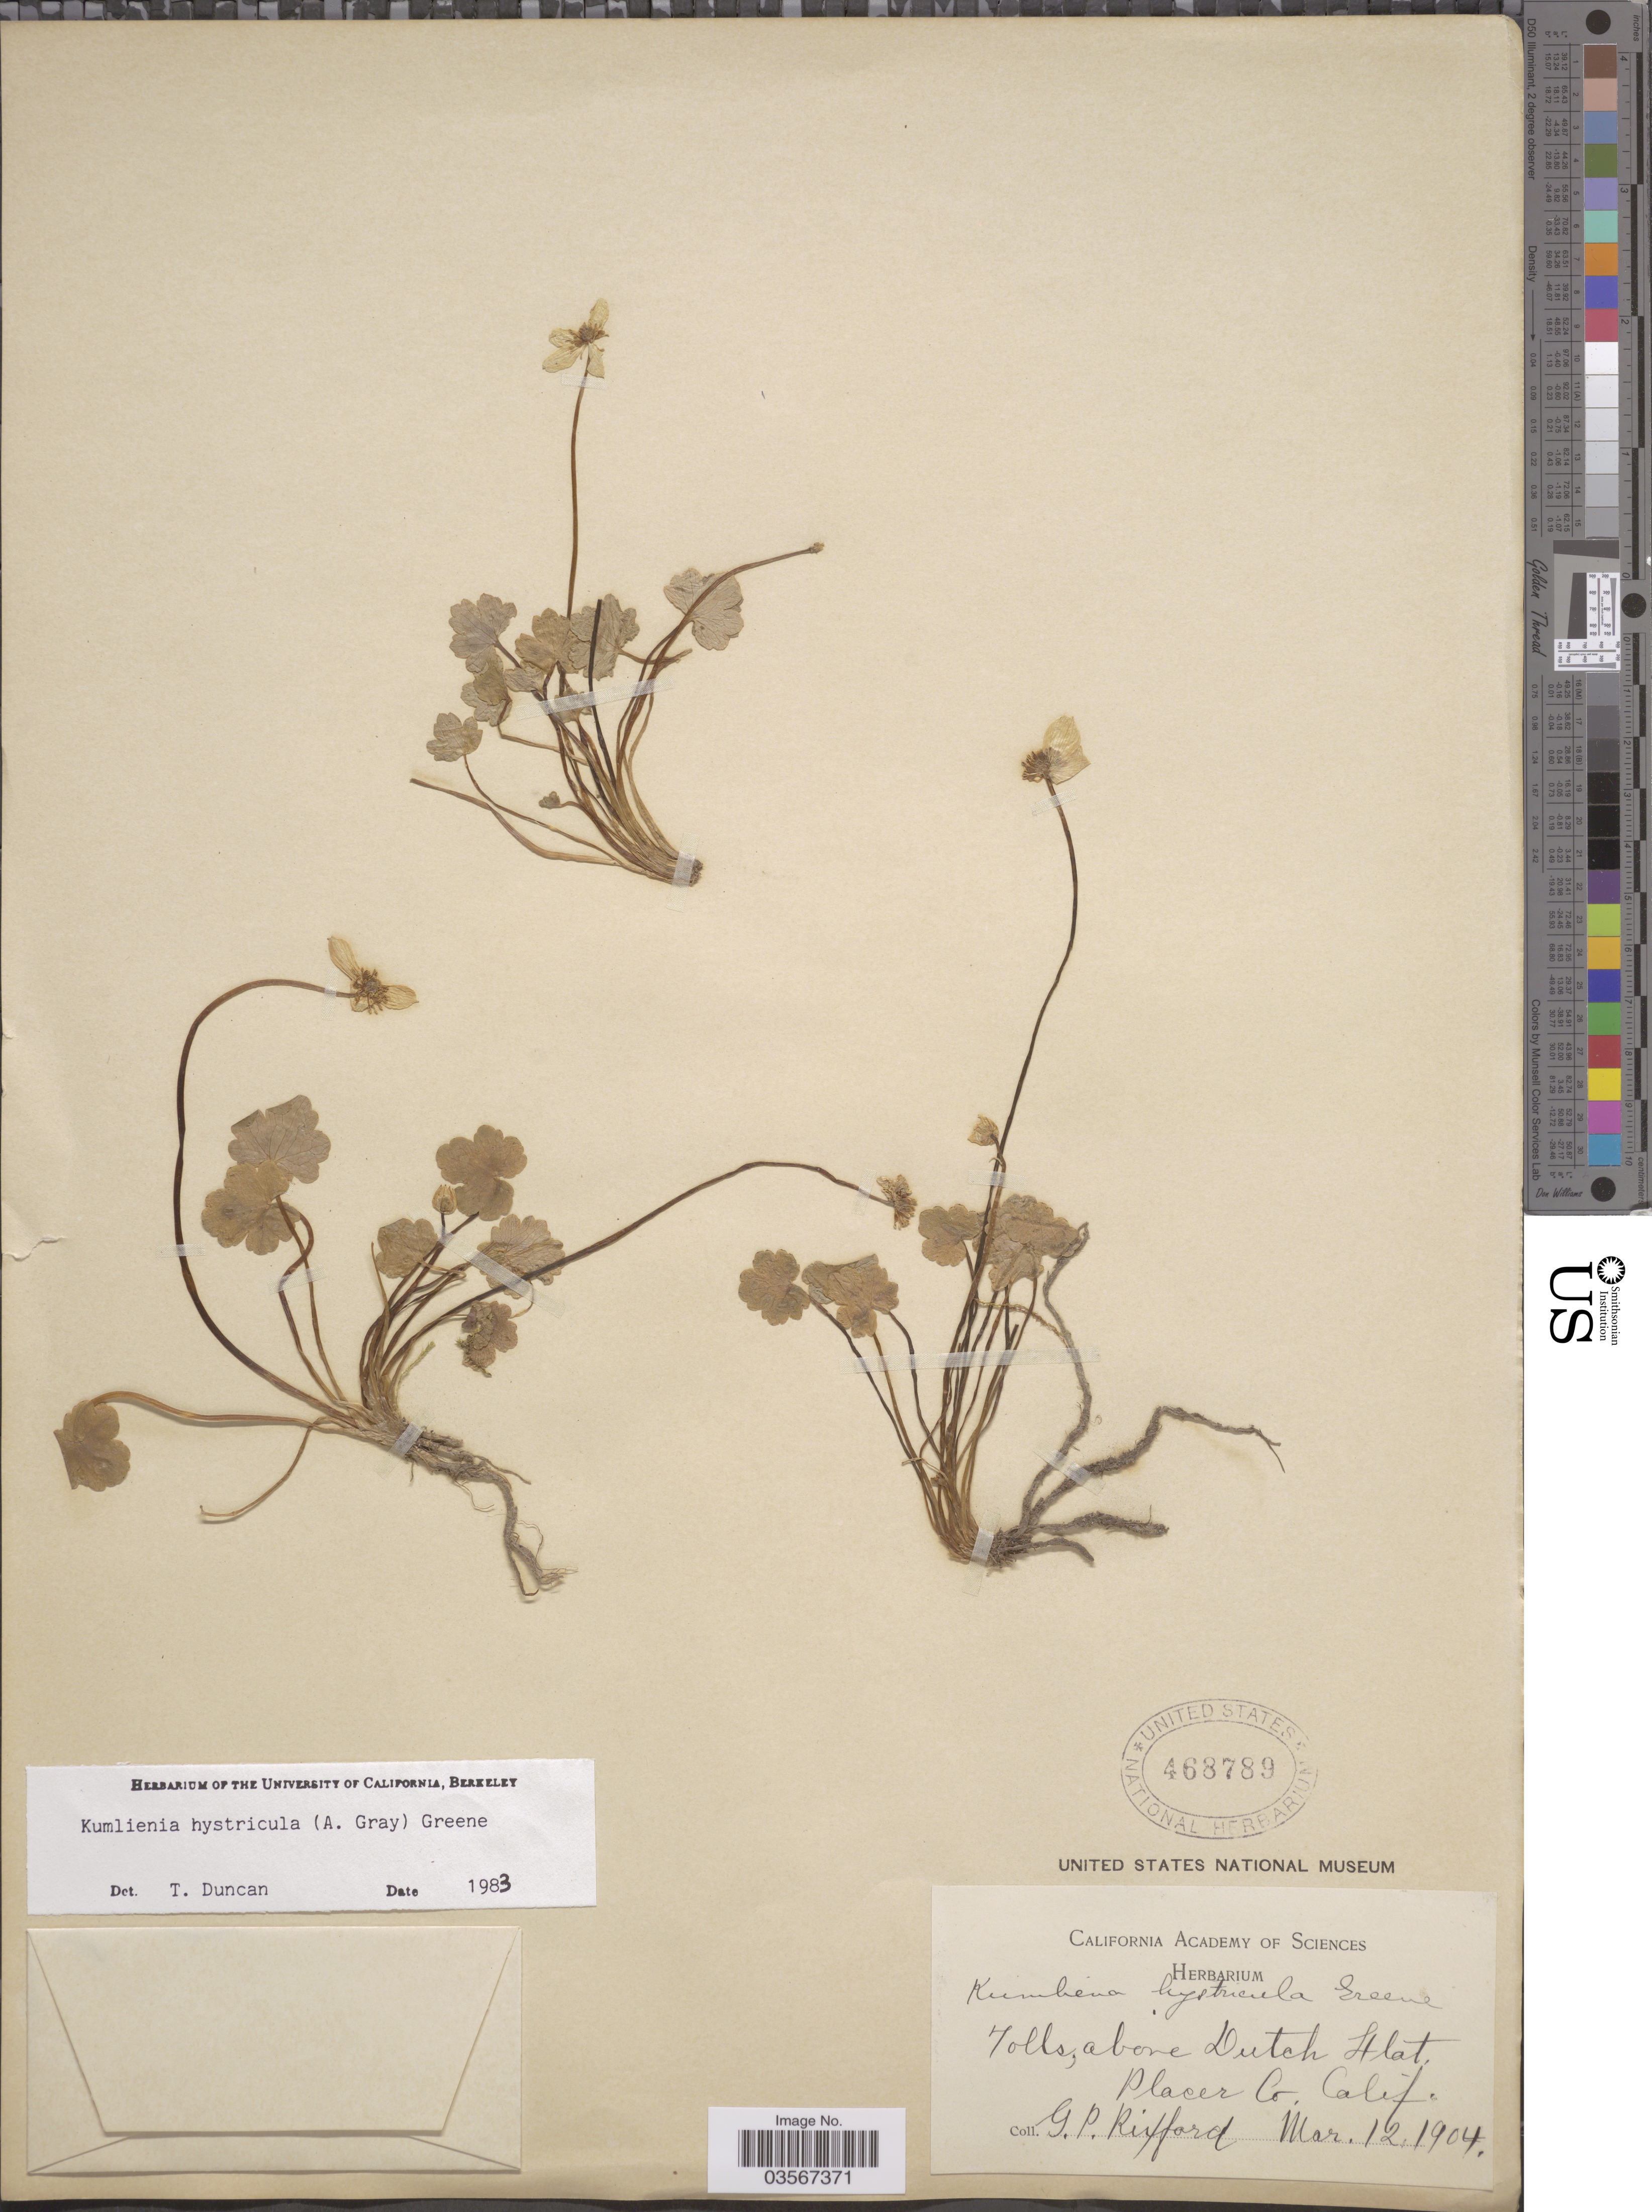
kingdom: Plantae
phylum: Tracheophyta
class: Magnoliopsida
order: Ranunculales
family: Ranunculaceae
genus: Ranunculus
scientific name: Ranunculus hystriculus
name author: A. Gray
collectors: G. Rixford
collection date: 1904-03-12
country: United States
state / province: California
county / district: Placer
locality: Tolls, above Dutch Flat. Placer Co.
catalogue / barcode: US 468789